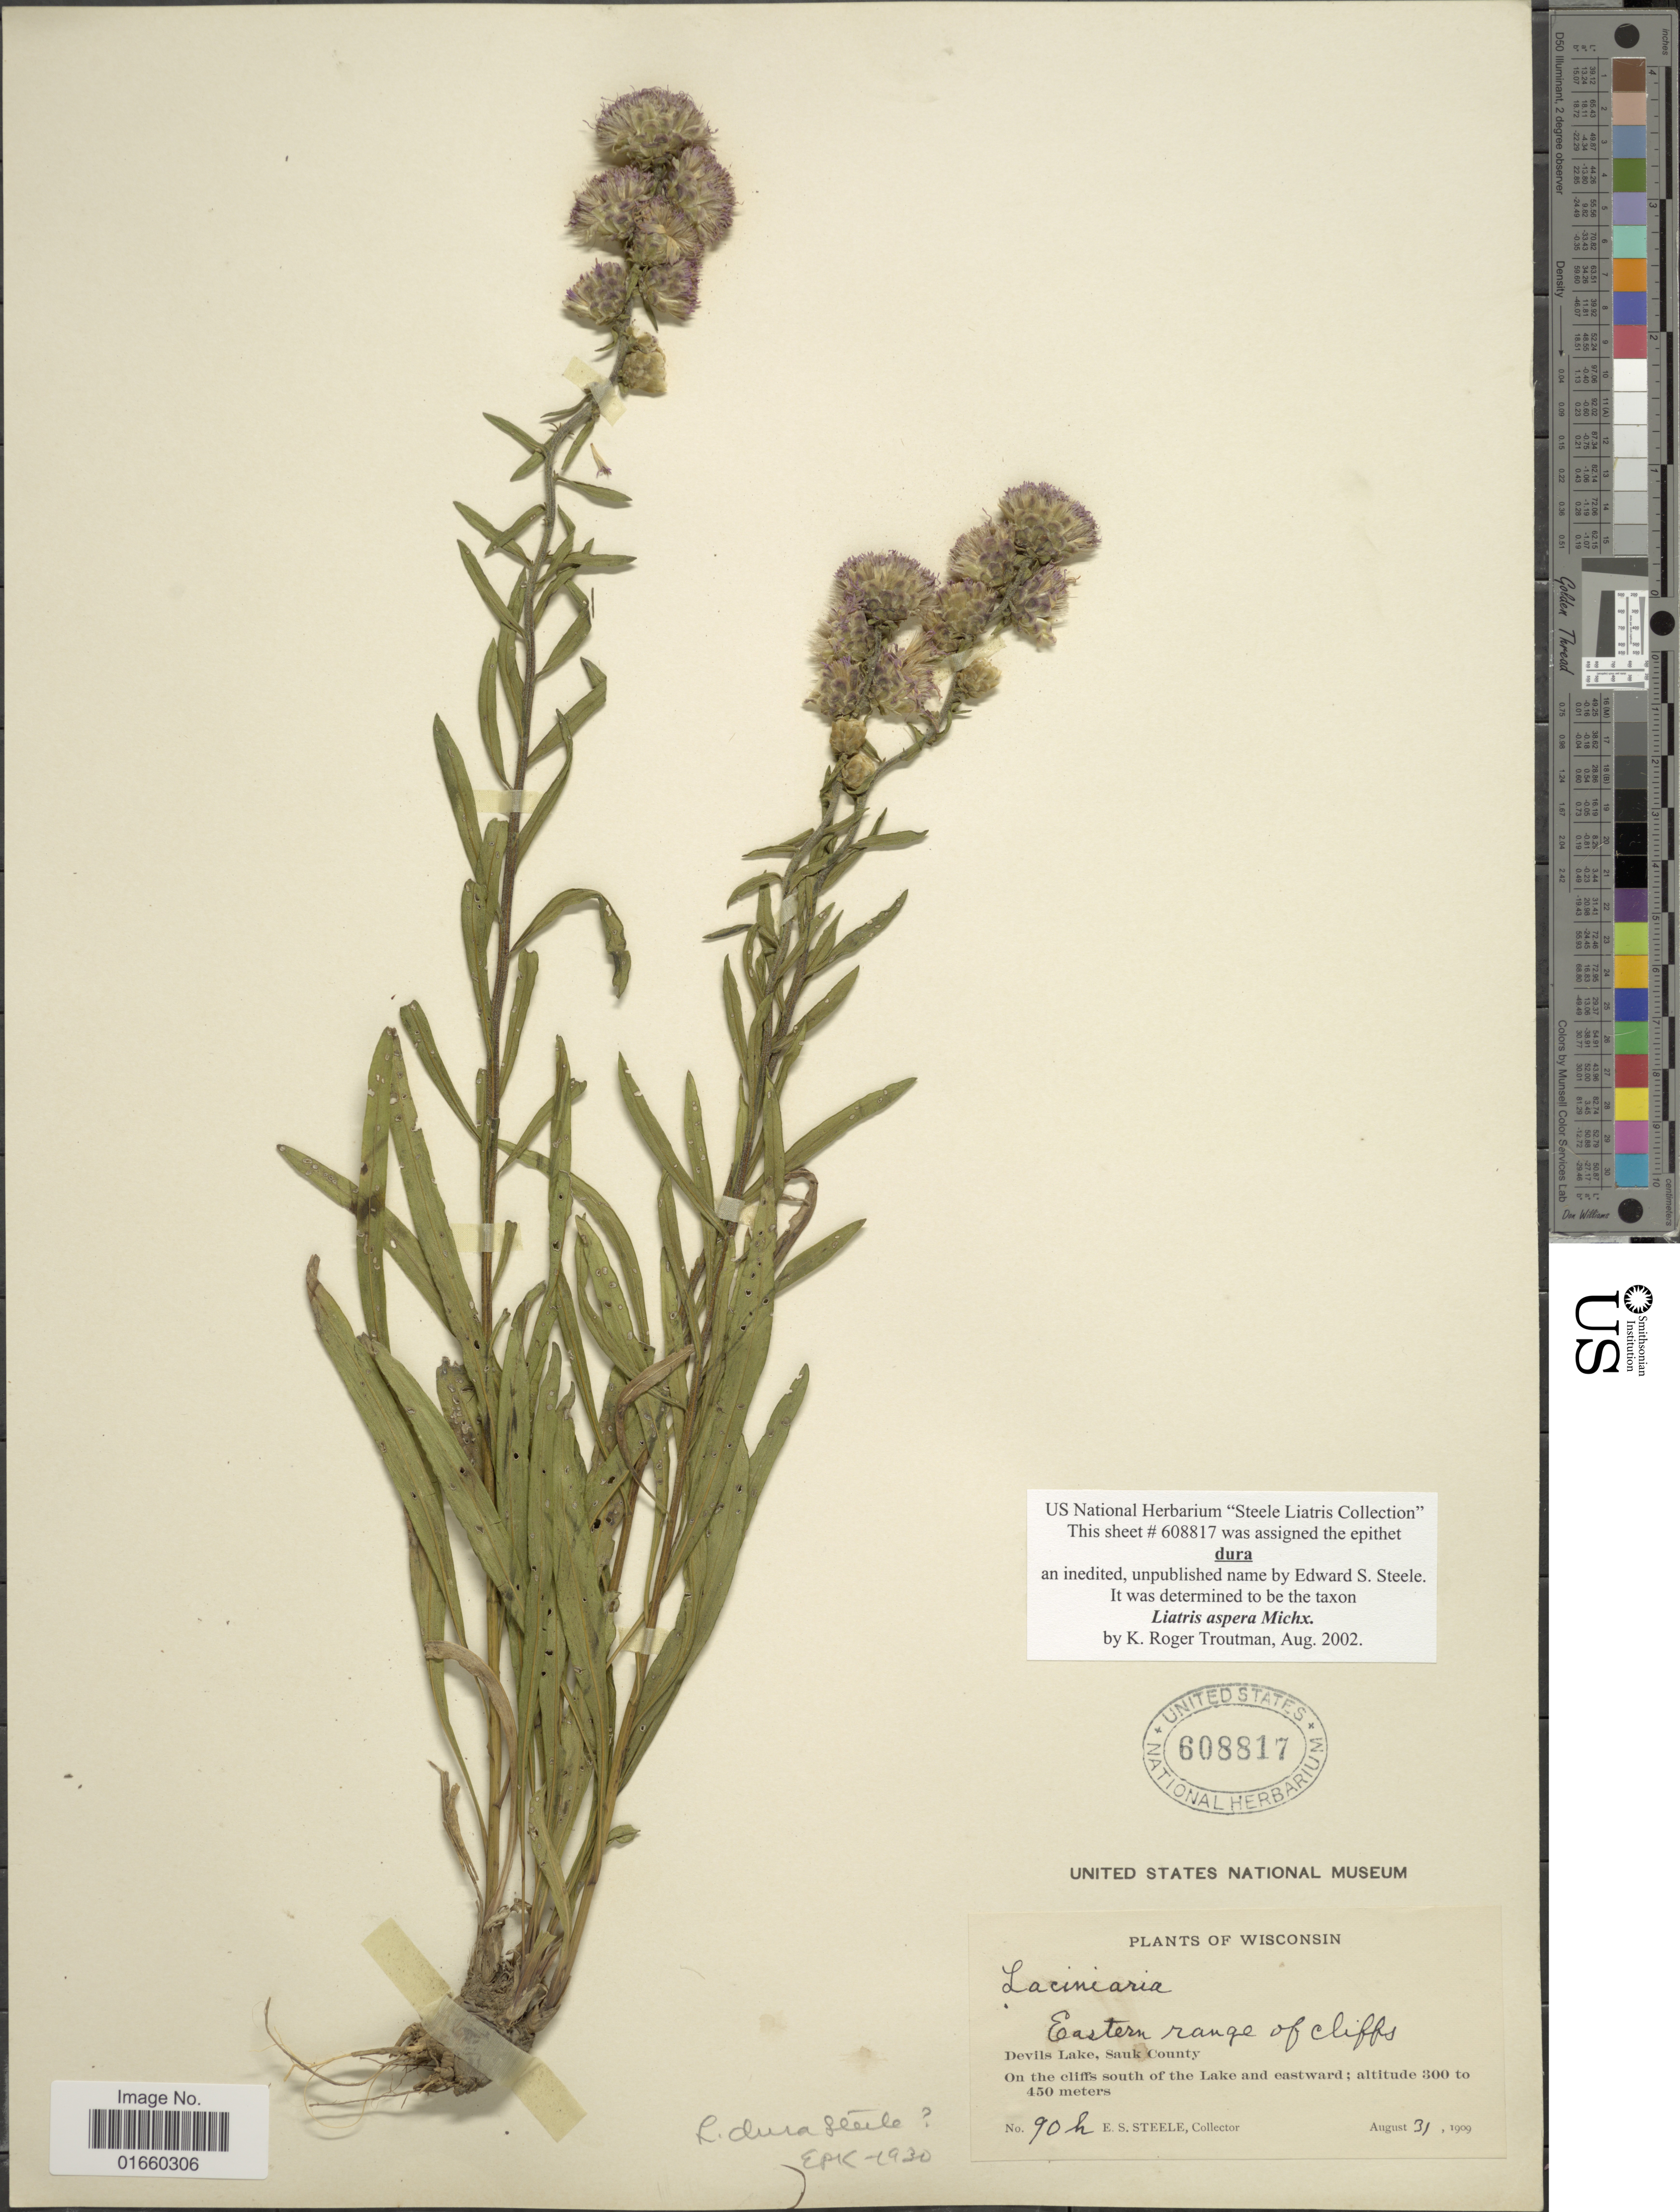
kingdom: Plantae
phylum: Tracheophyta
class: Magnoliopsida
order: Asterales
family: Asteraceae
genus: Liatris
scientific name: Liatris aspera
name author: Michx.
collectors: E. Steele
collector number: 90h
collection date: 1909-08-31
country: United States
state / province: Wisconsin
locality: Eastern range of cliffs, Devils Lake, Sauk County, On the cliffs south of the Lake and eastward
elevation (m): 300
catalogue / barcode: US 608817